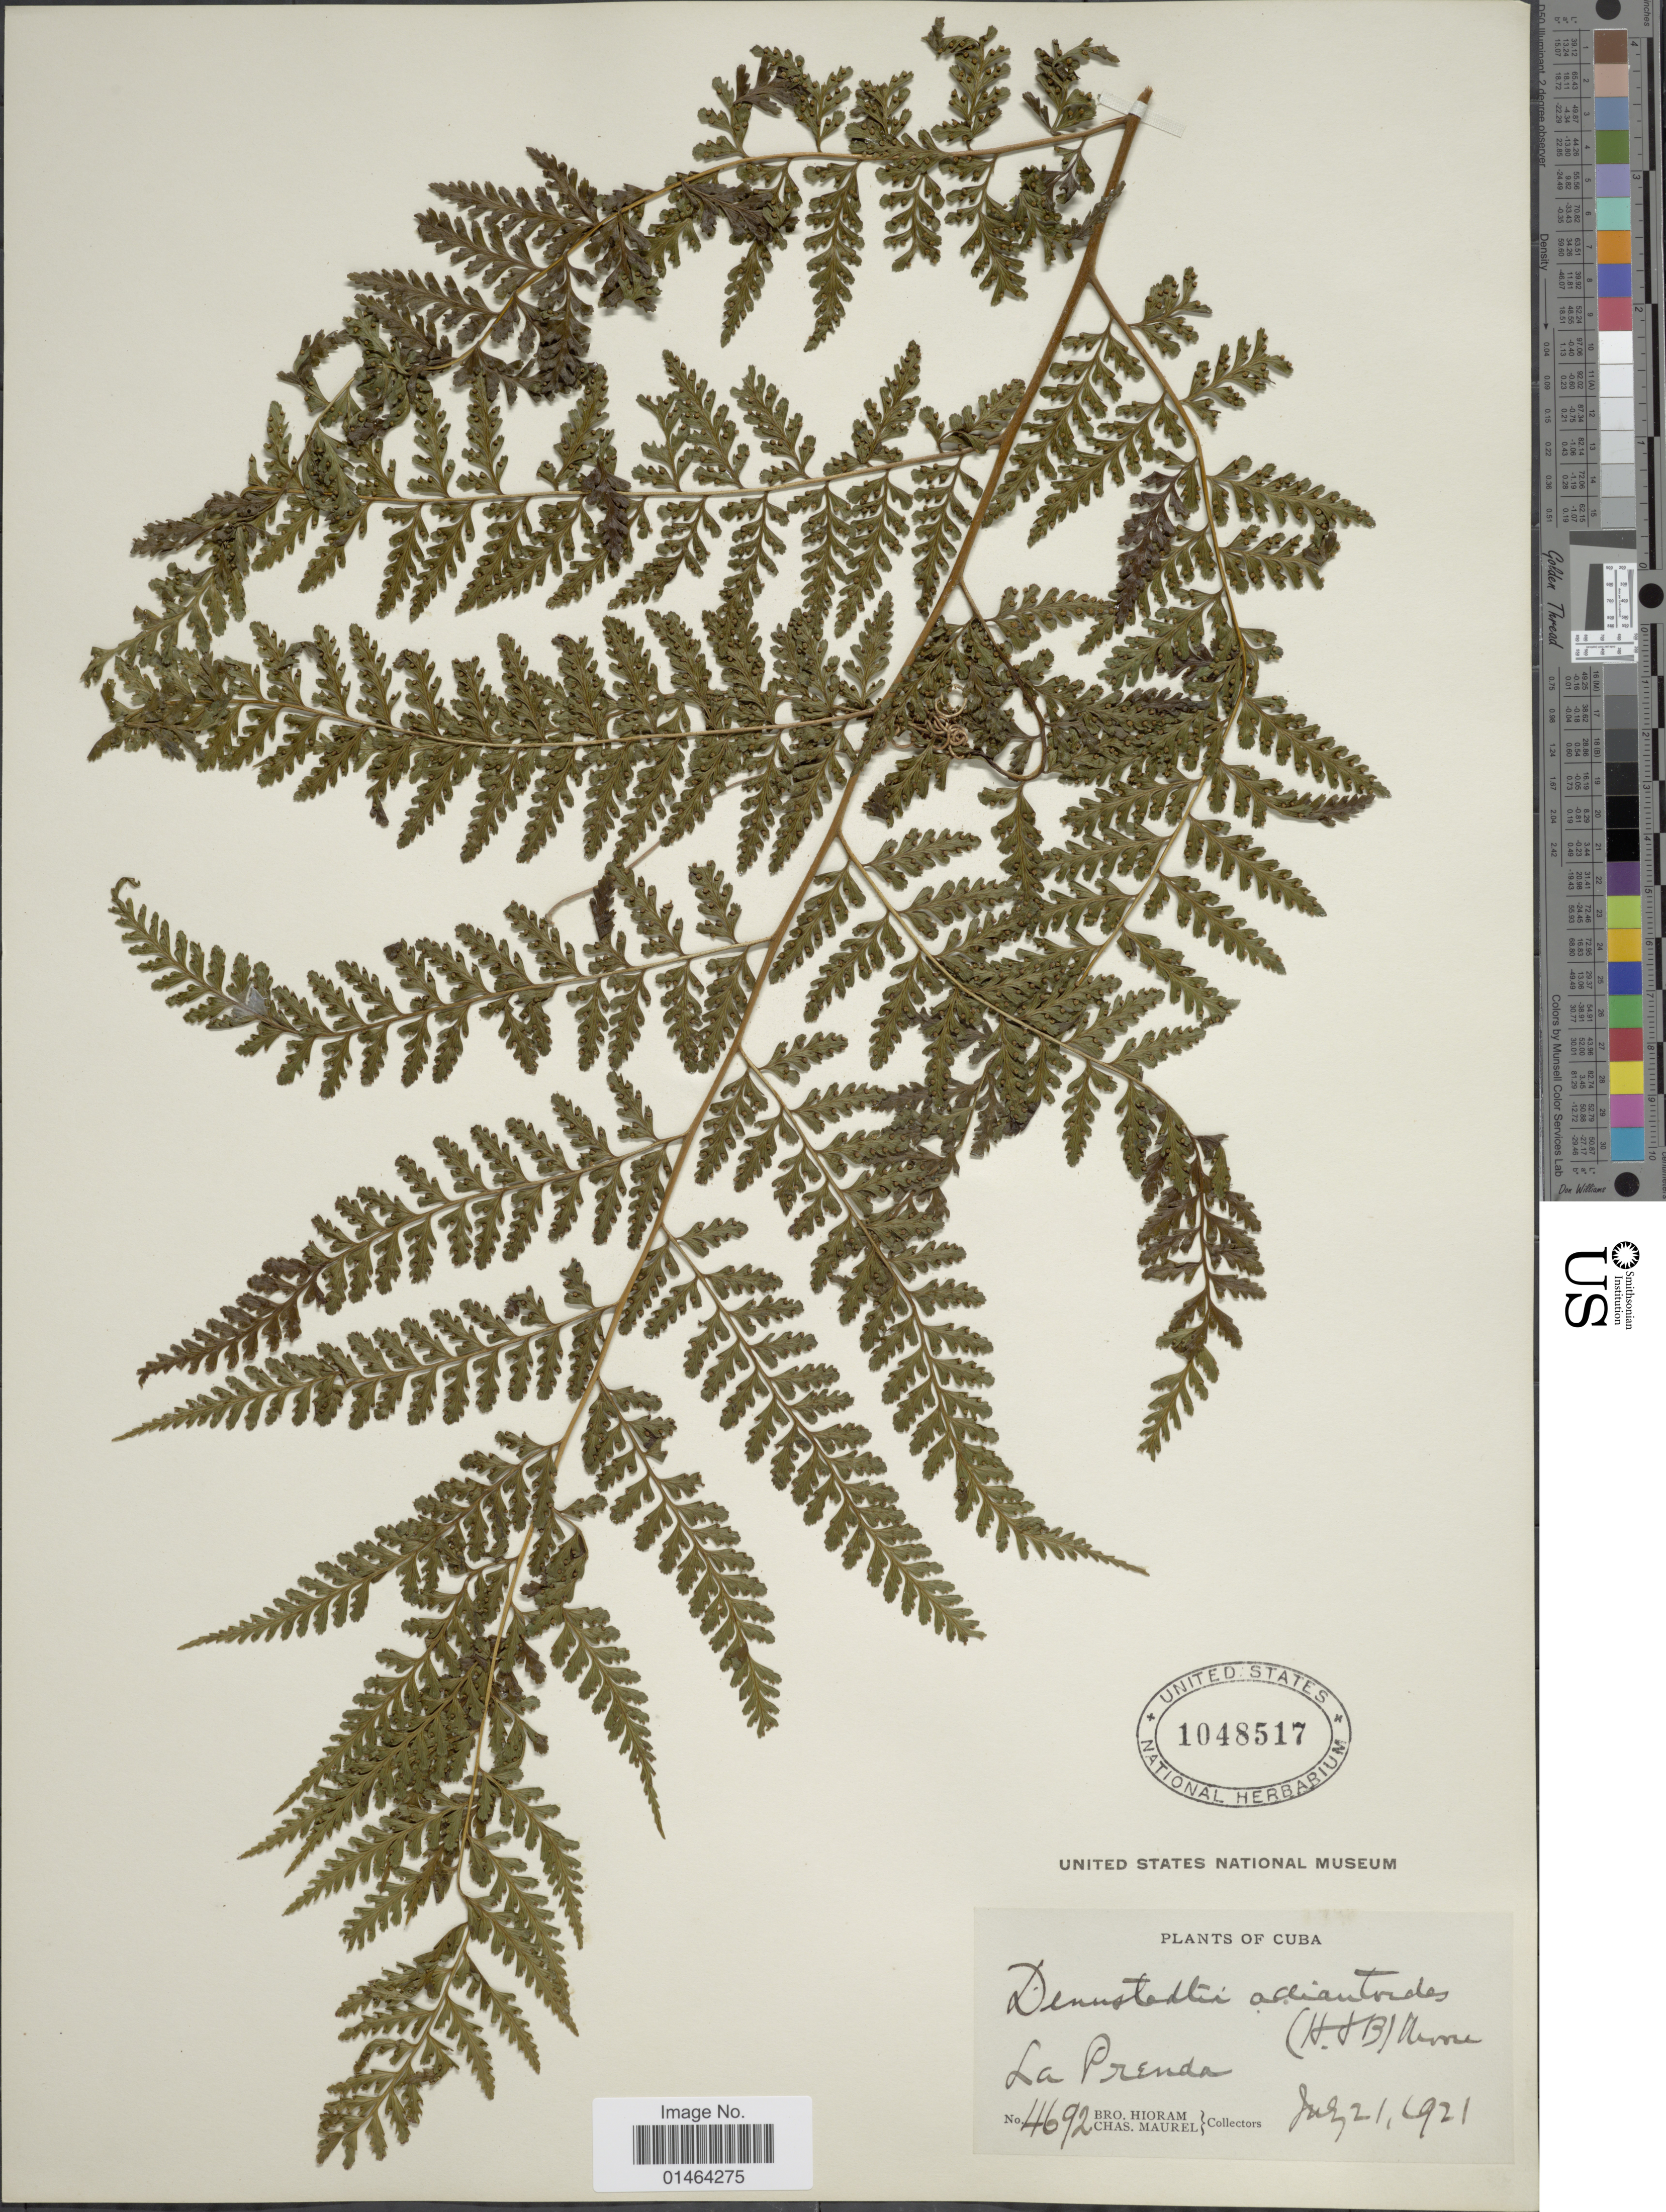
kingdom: Plantae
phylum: Tracheophyta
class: Polypodiopsida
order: Polypodiales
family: Dennstaedtiaceae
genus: Dennstaedtia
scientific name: Dennstaedtia bipinnata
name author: (Cav.) Maxon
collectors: Bro. Hioram & C. Maurel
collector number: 4692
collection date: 1921-07-21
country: Cuba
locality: La Prenda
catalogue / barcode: US 1048517